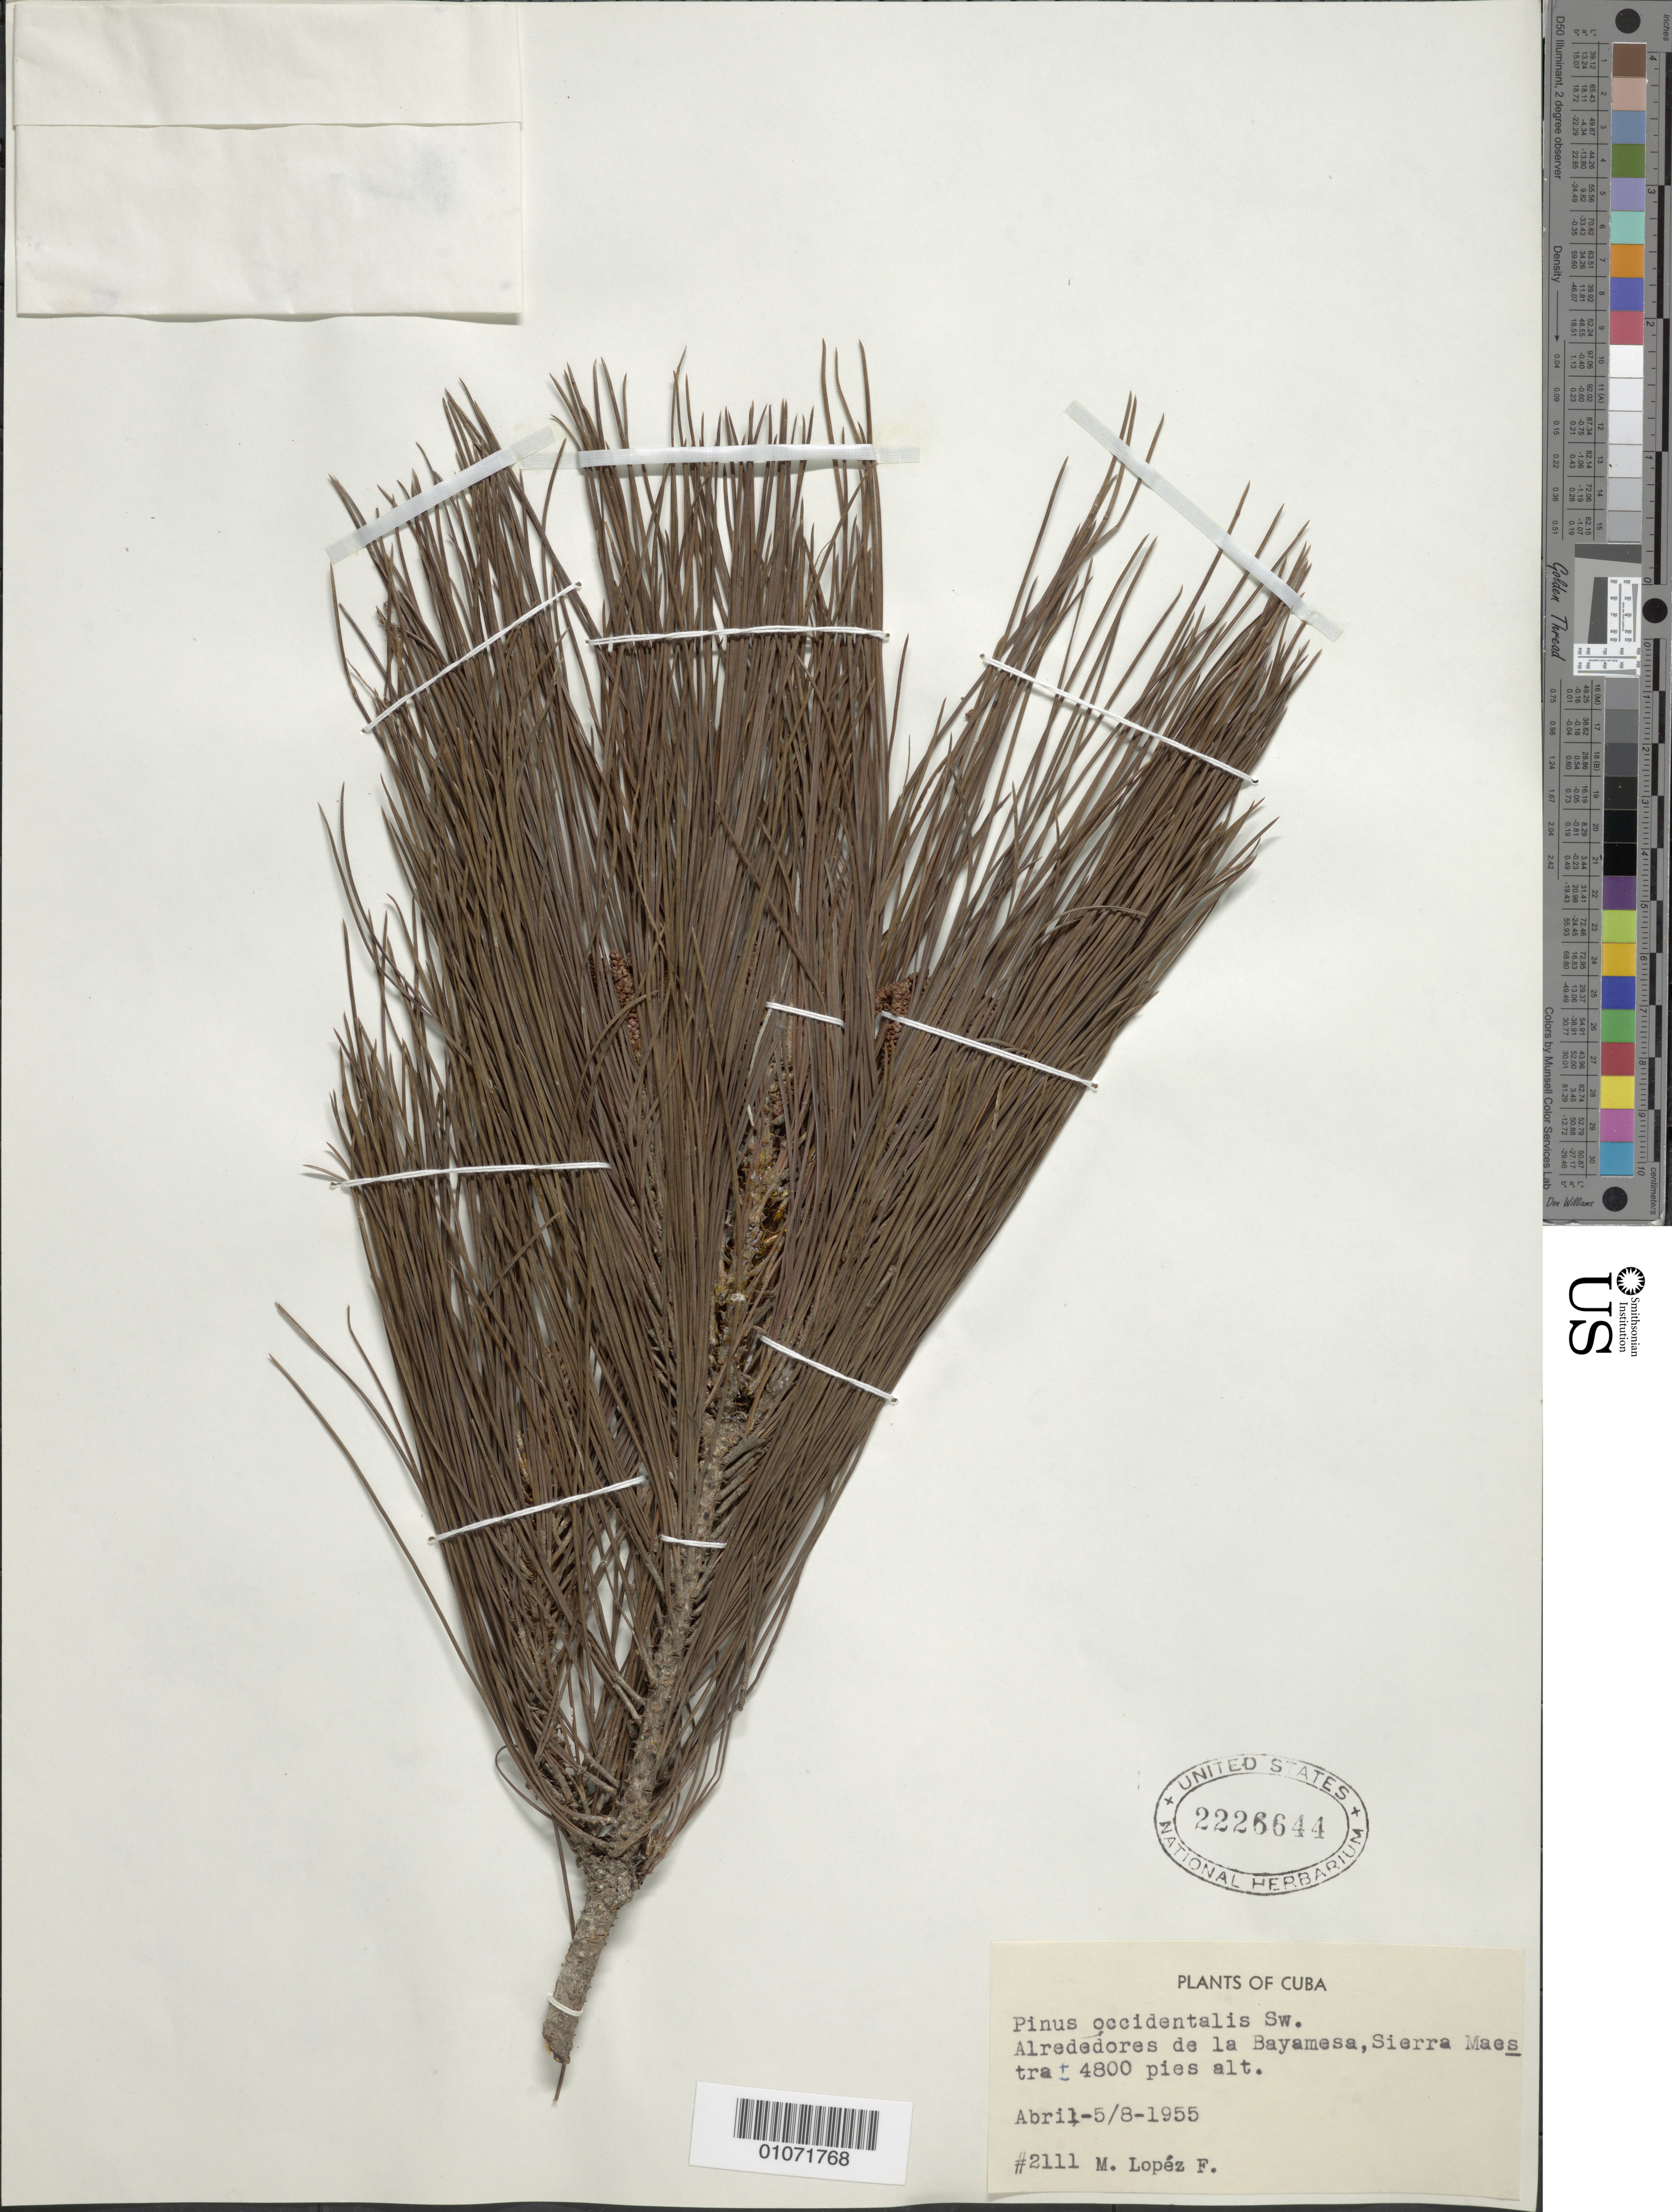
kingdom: Plantae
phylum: Tracheophyta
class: Pinopsida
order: Pinales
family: Pinaceae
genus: Pinus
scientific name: Pinus occidentalis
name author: Sw.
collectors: M. López Figueiras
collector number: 2111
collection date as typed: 05 Apr 1955 and 08 Apr 1955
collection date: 1955-04-05,1955-04-08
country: Cuba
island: Cuba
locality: Alrededores de la Sayamesa, Sierra Maestra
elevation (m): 1463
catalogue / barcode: US 2226644